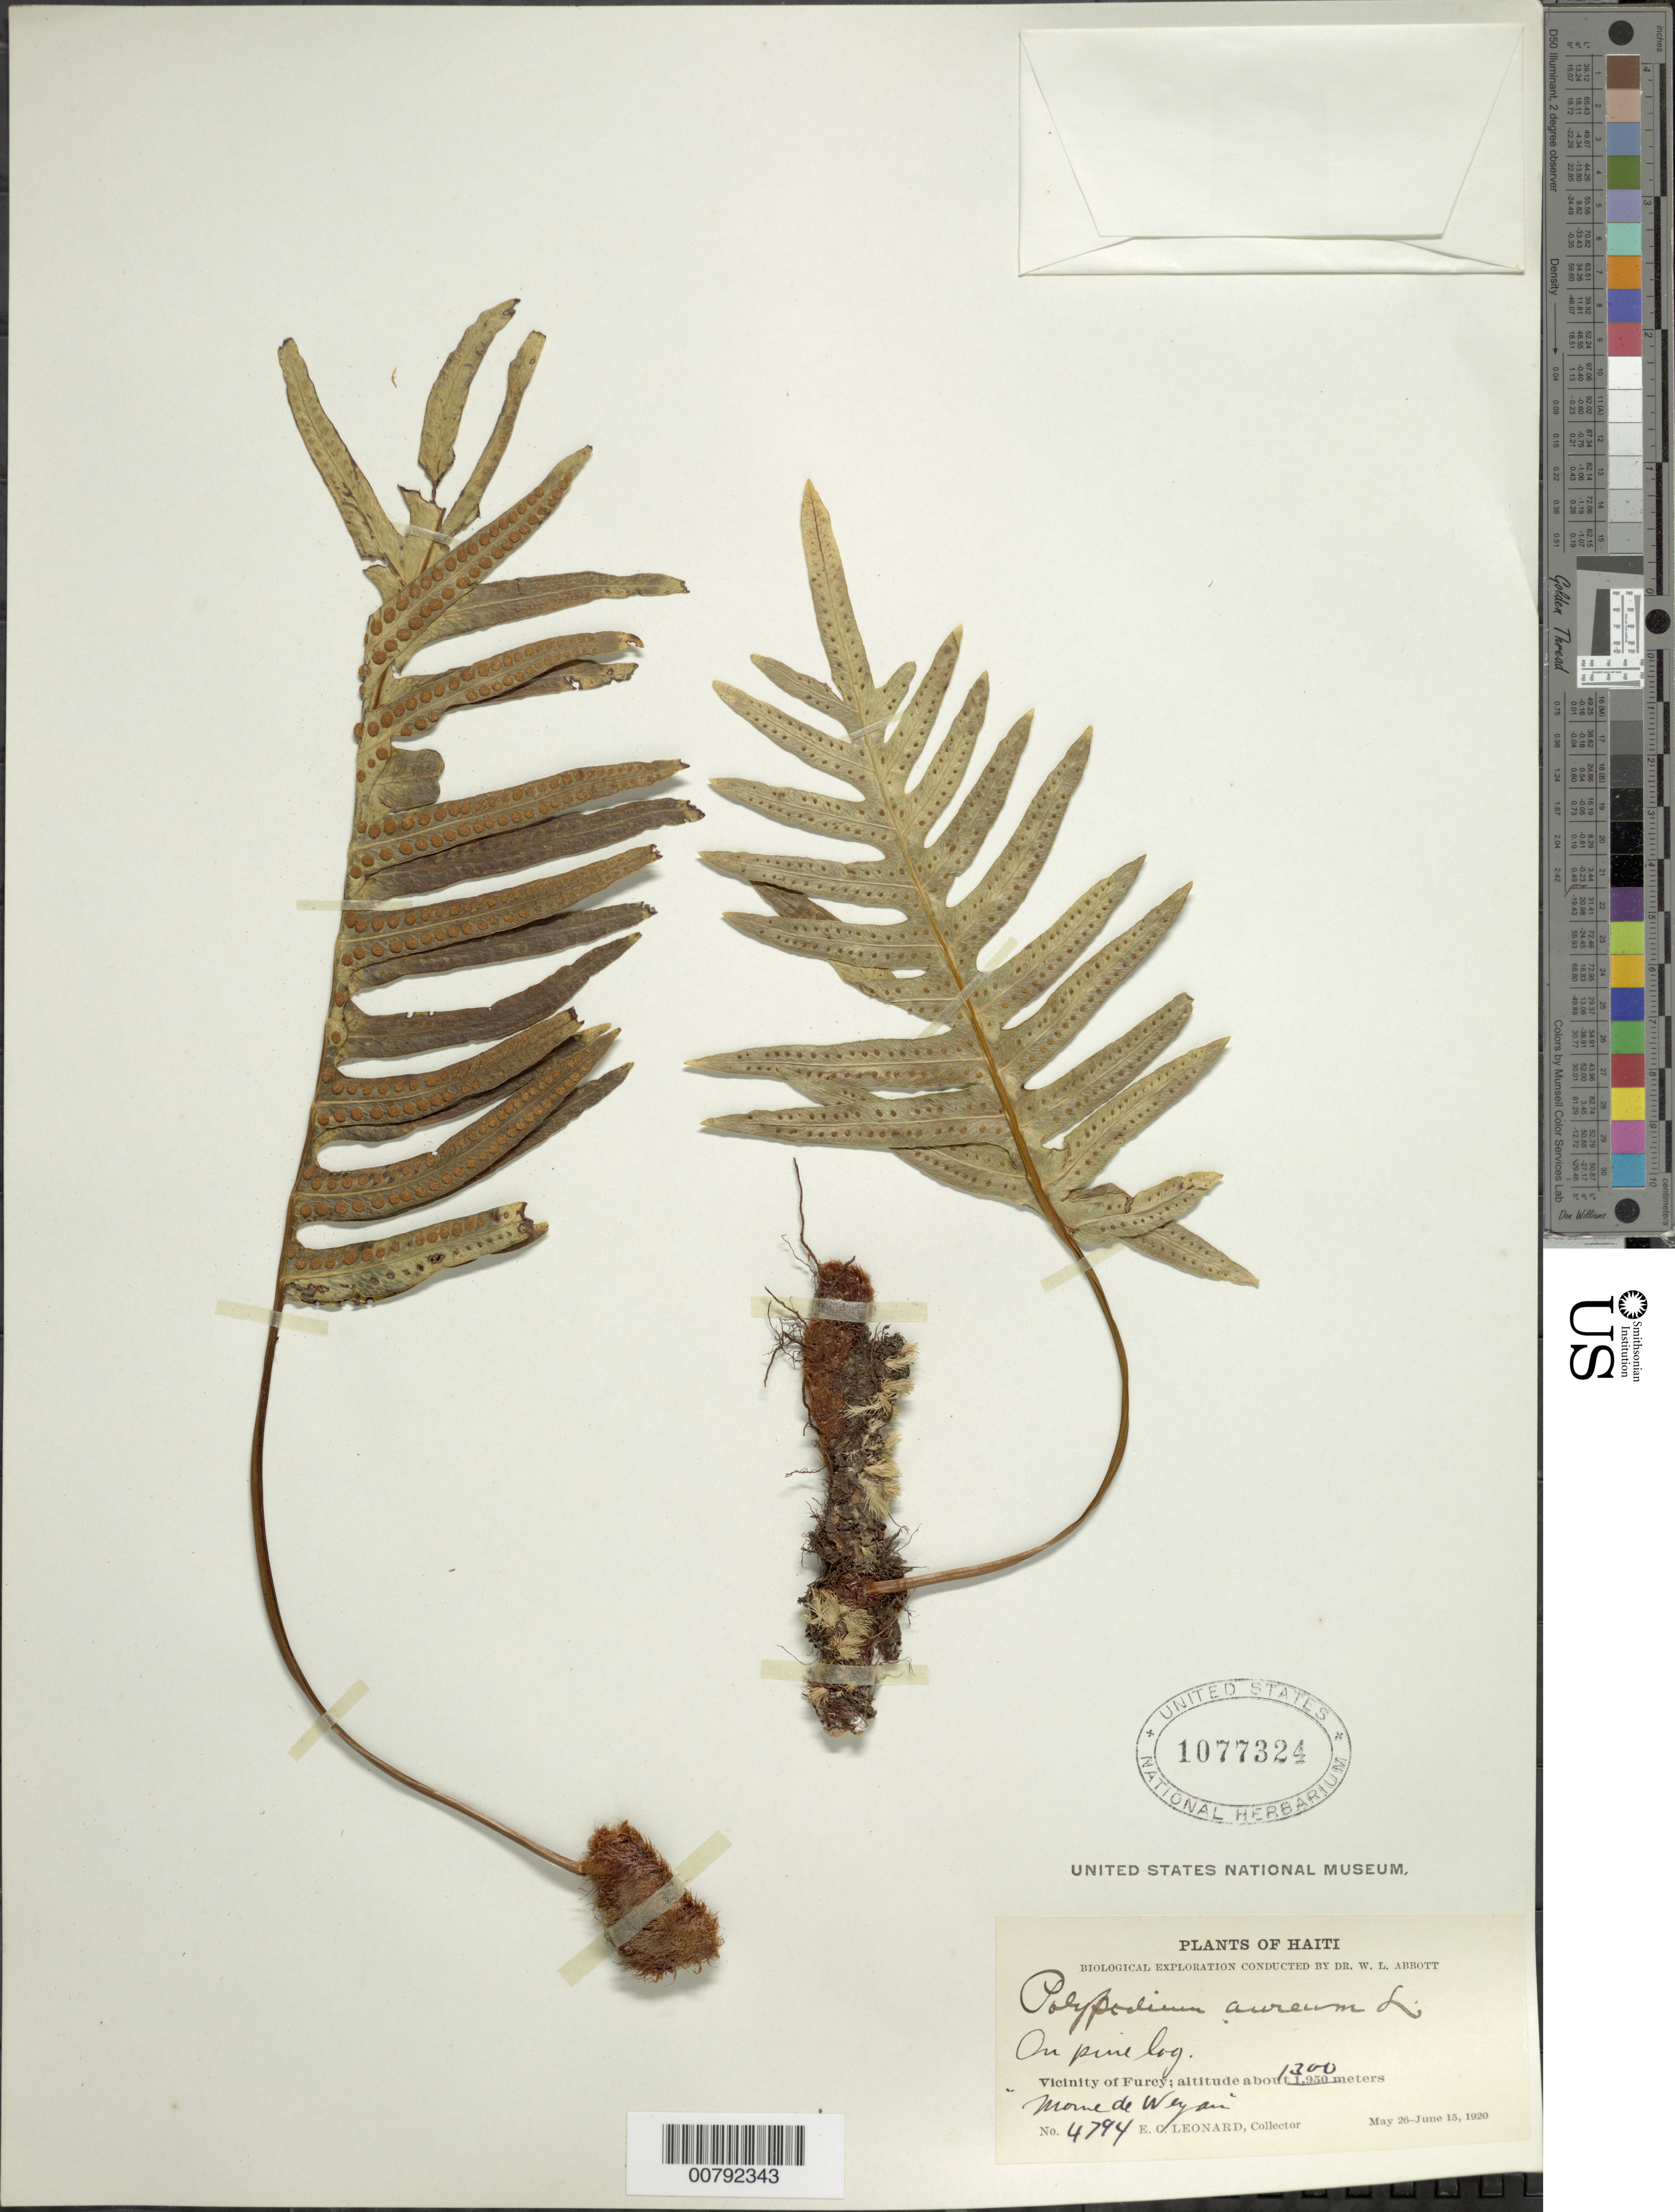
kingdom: Plantae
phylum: Tracheophyta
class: Polypodiopsida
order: Polypodiales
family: Polypodiaceae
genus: Phlebodium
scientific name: Phlebodium pseudoaureum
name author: (Cav.) Lellinger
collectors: E. C. Leonard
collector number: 4794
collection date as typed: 26 May 1920 15 Jun 1920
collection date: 1920-05-26/1920-06-15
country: Haiti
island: Hispaniola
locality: Furcy vicinity, Morne de Weyan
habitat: On pine log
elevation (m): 1300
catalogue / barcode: US 1077324